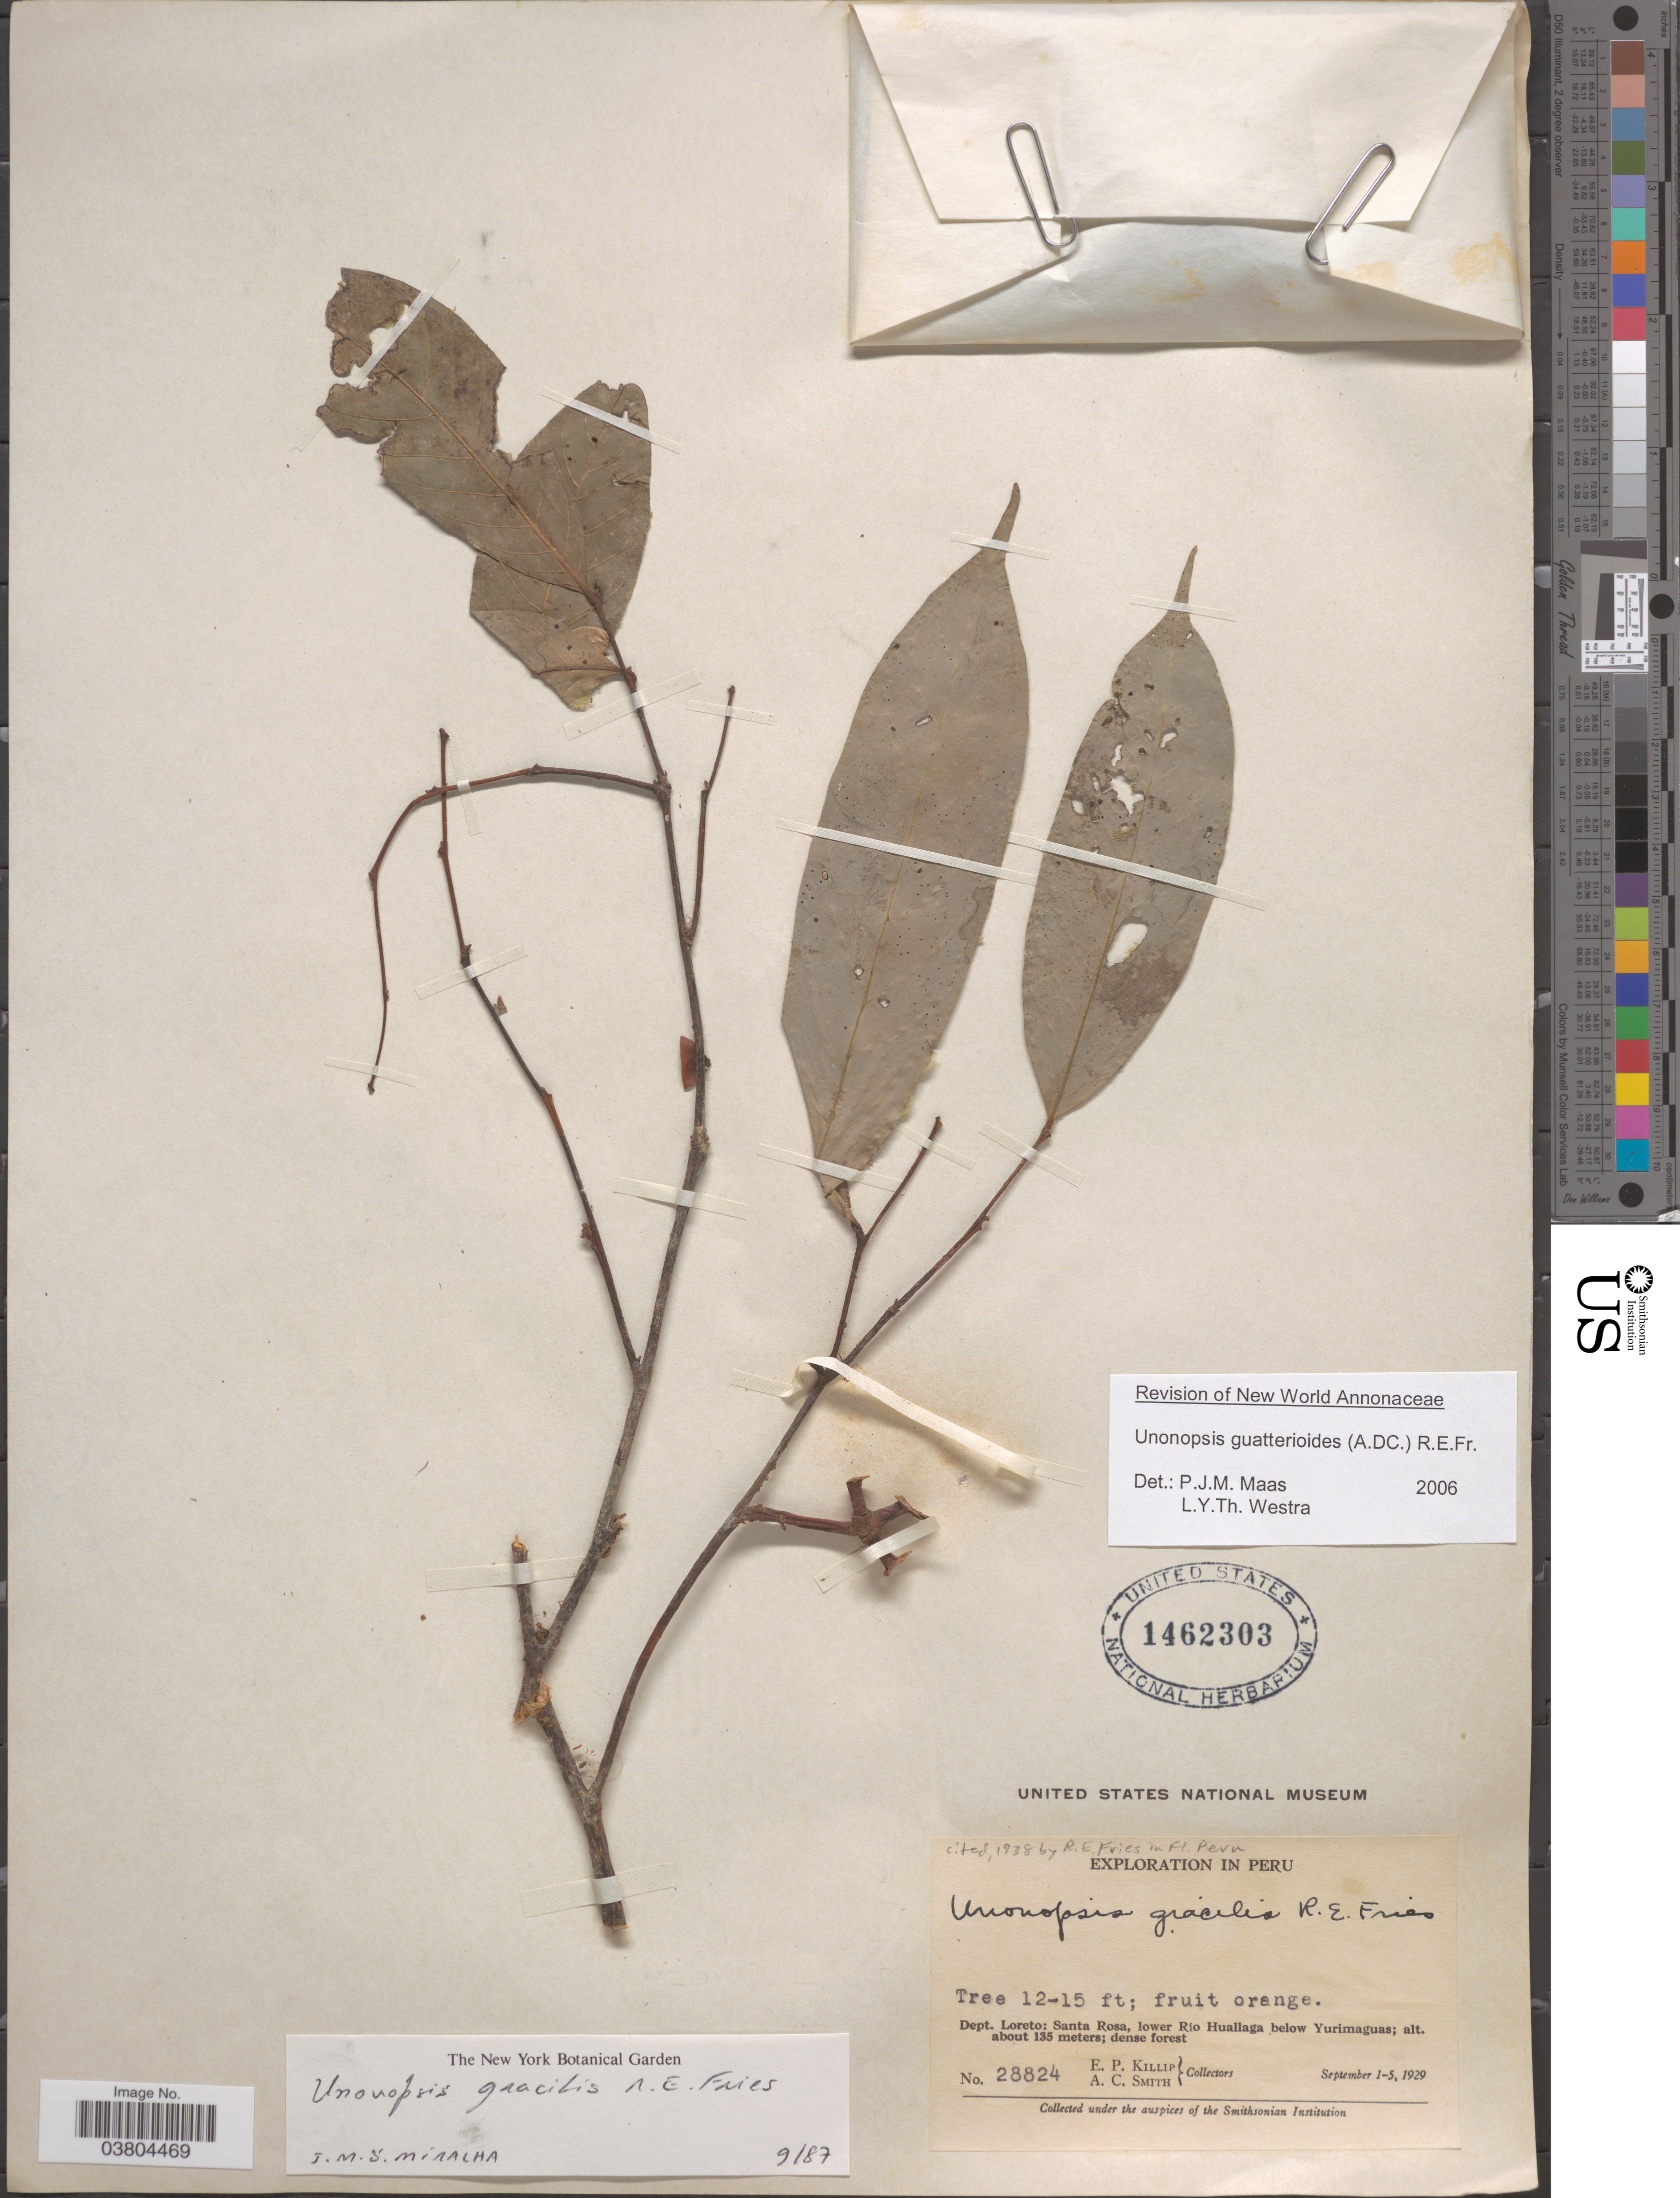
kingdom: Plantae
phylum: Tracheophyta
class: Magnoliopsida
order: Magnoliales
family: Annonaceae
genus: Unonopsis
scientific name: Unonopsis guatterioides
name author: (A. DC.) R.E. Fr.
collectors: E. P. Killip & A. C. Smith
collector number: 28824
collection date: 1929-09-01/1929-09-05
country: Peru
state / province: Loreto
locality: Dept. Loreto: Santa Rosa, lower Río Huallaga below Yurimaguas.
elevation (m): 135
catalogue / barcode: US 1462303